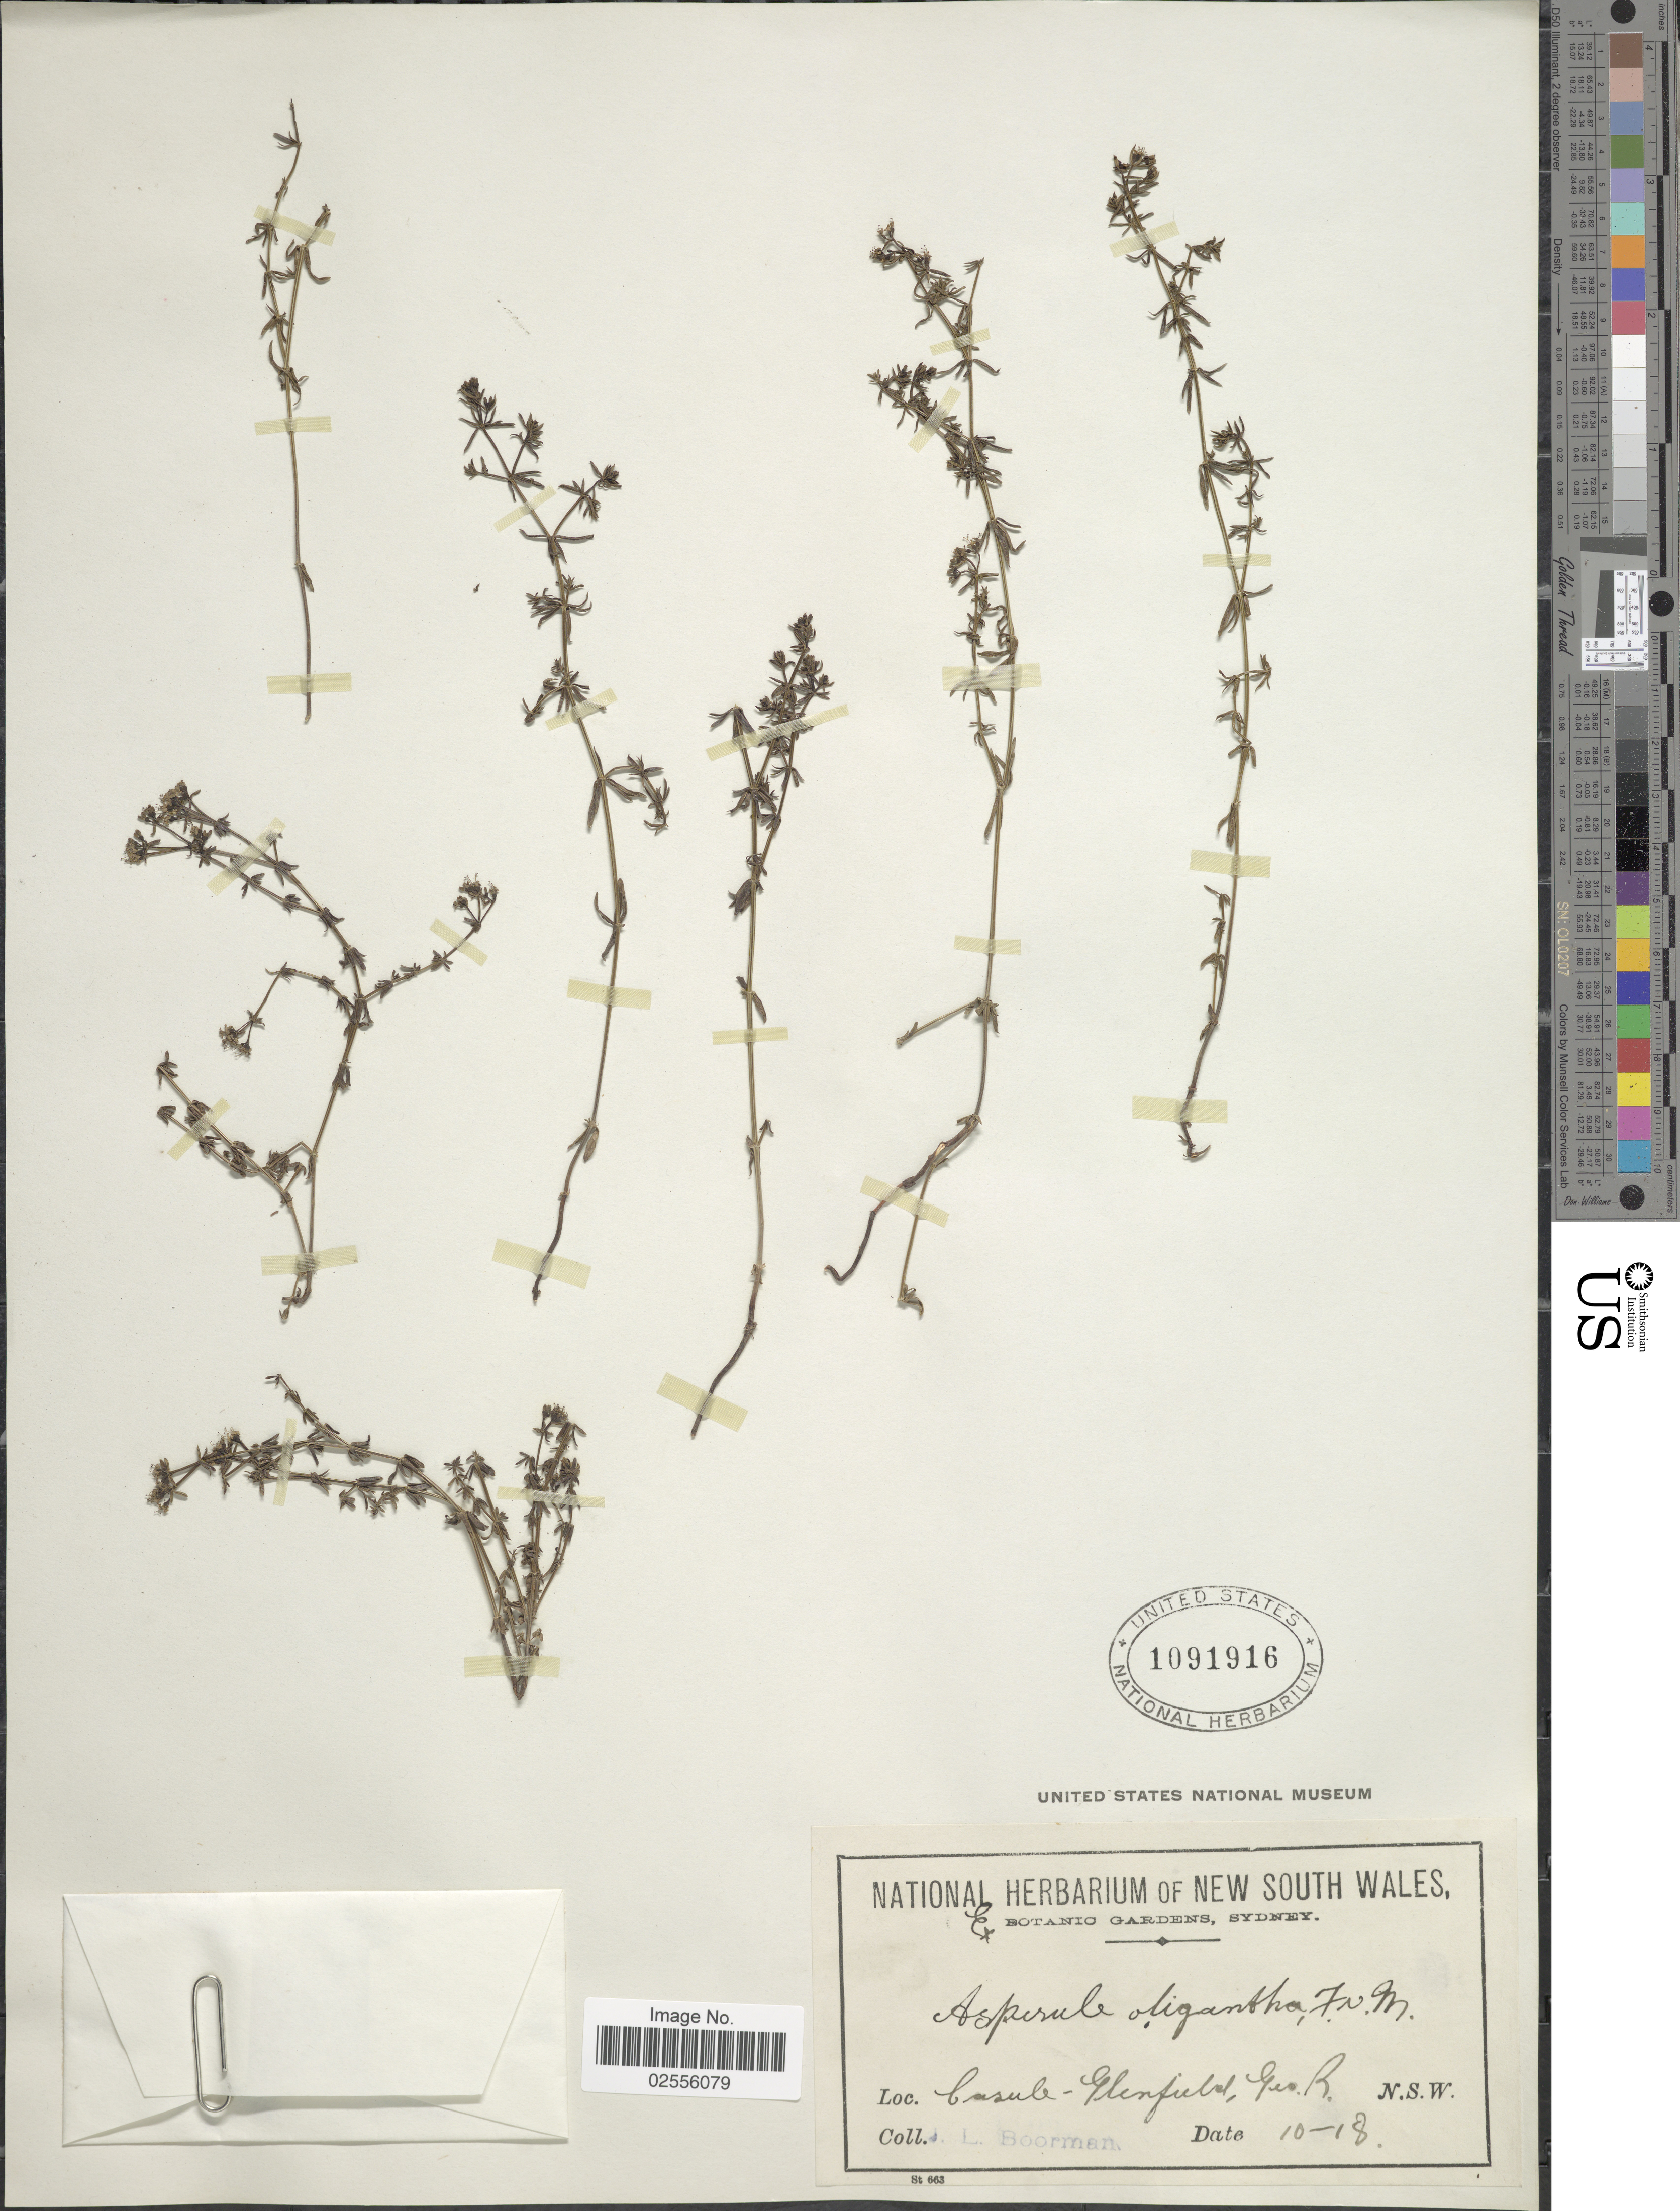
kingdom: Plantae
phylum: Tracheophyta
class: Magnoliopsida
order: Gentianales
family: Rubiaceae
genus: Asperula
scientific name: Asperula oligantha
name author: F. Muell. ex Miq.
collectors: J. Boorman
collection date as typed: Transcribed d/m/y: /10/18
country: Australia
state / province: New South Wales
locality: Casule-Glenfield, Ges. R., N.S.W.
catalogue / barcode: US 1091916